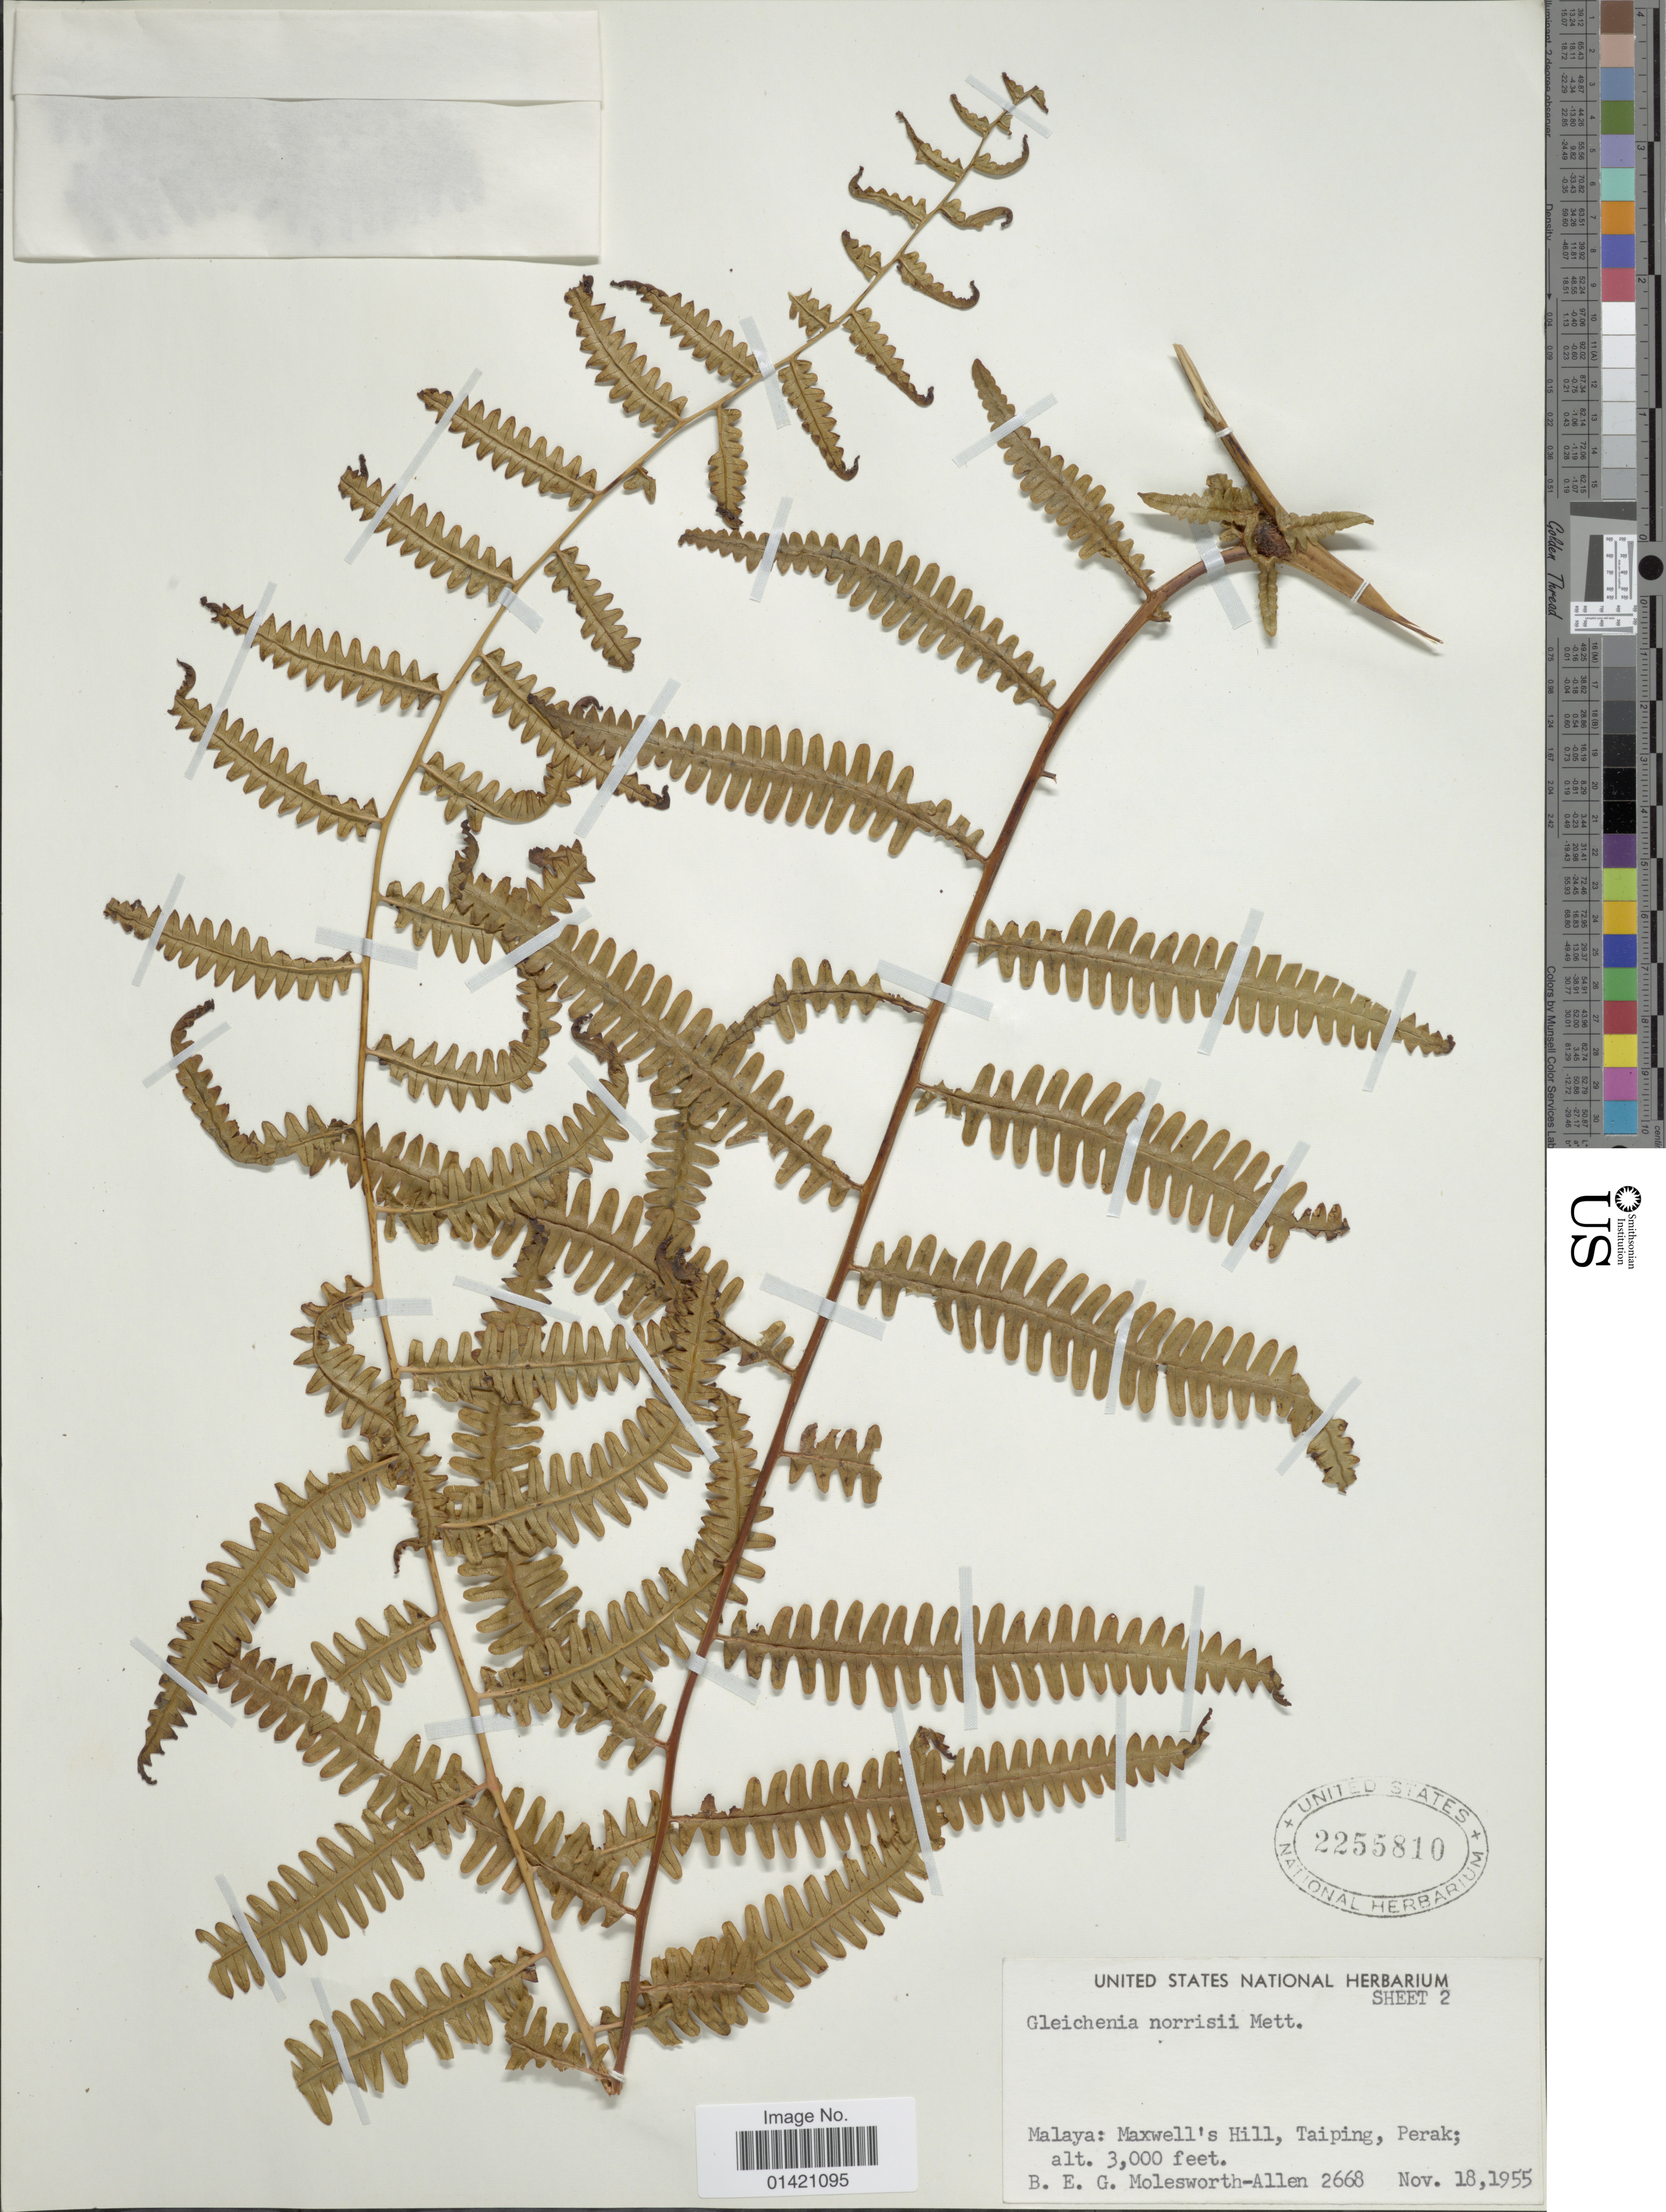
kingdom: Plantae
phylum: Tracheophyta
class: Polypodiopsida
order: Gleicheniales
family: Gleicheniaceae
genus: Diplopterygium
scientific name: Diplopterygium norrisii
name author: (Mett. ex Kuhn) Nakai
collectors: B. E. G. Molesworth-Allen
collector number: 2668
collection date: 1955-11-18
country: Malaysia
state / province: Perak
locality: Malaya: Maxwell's Hill, Taiping.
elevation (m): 914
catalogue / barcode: US 2255810